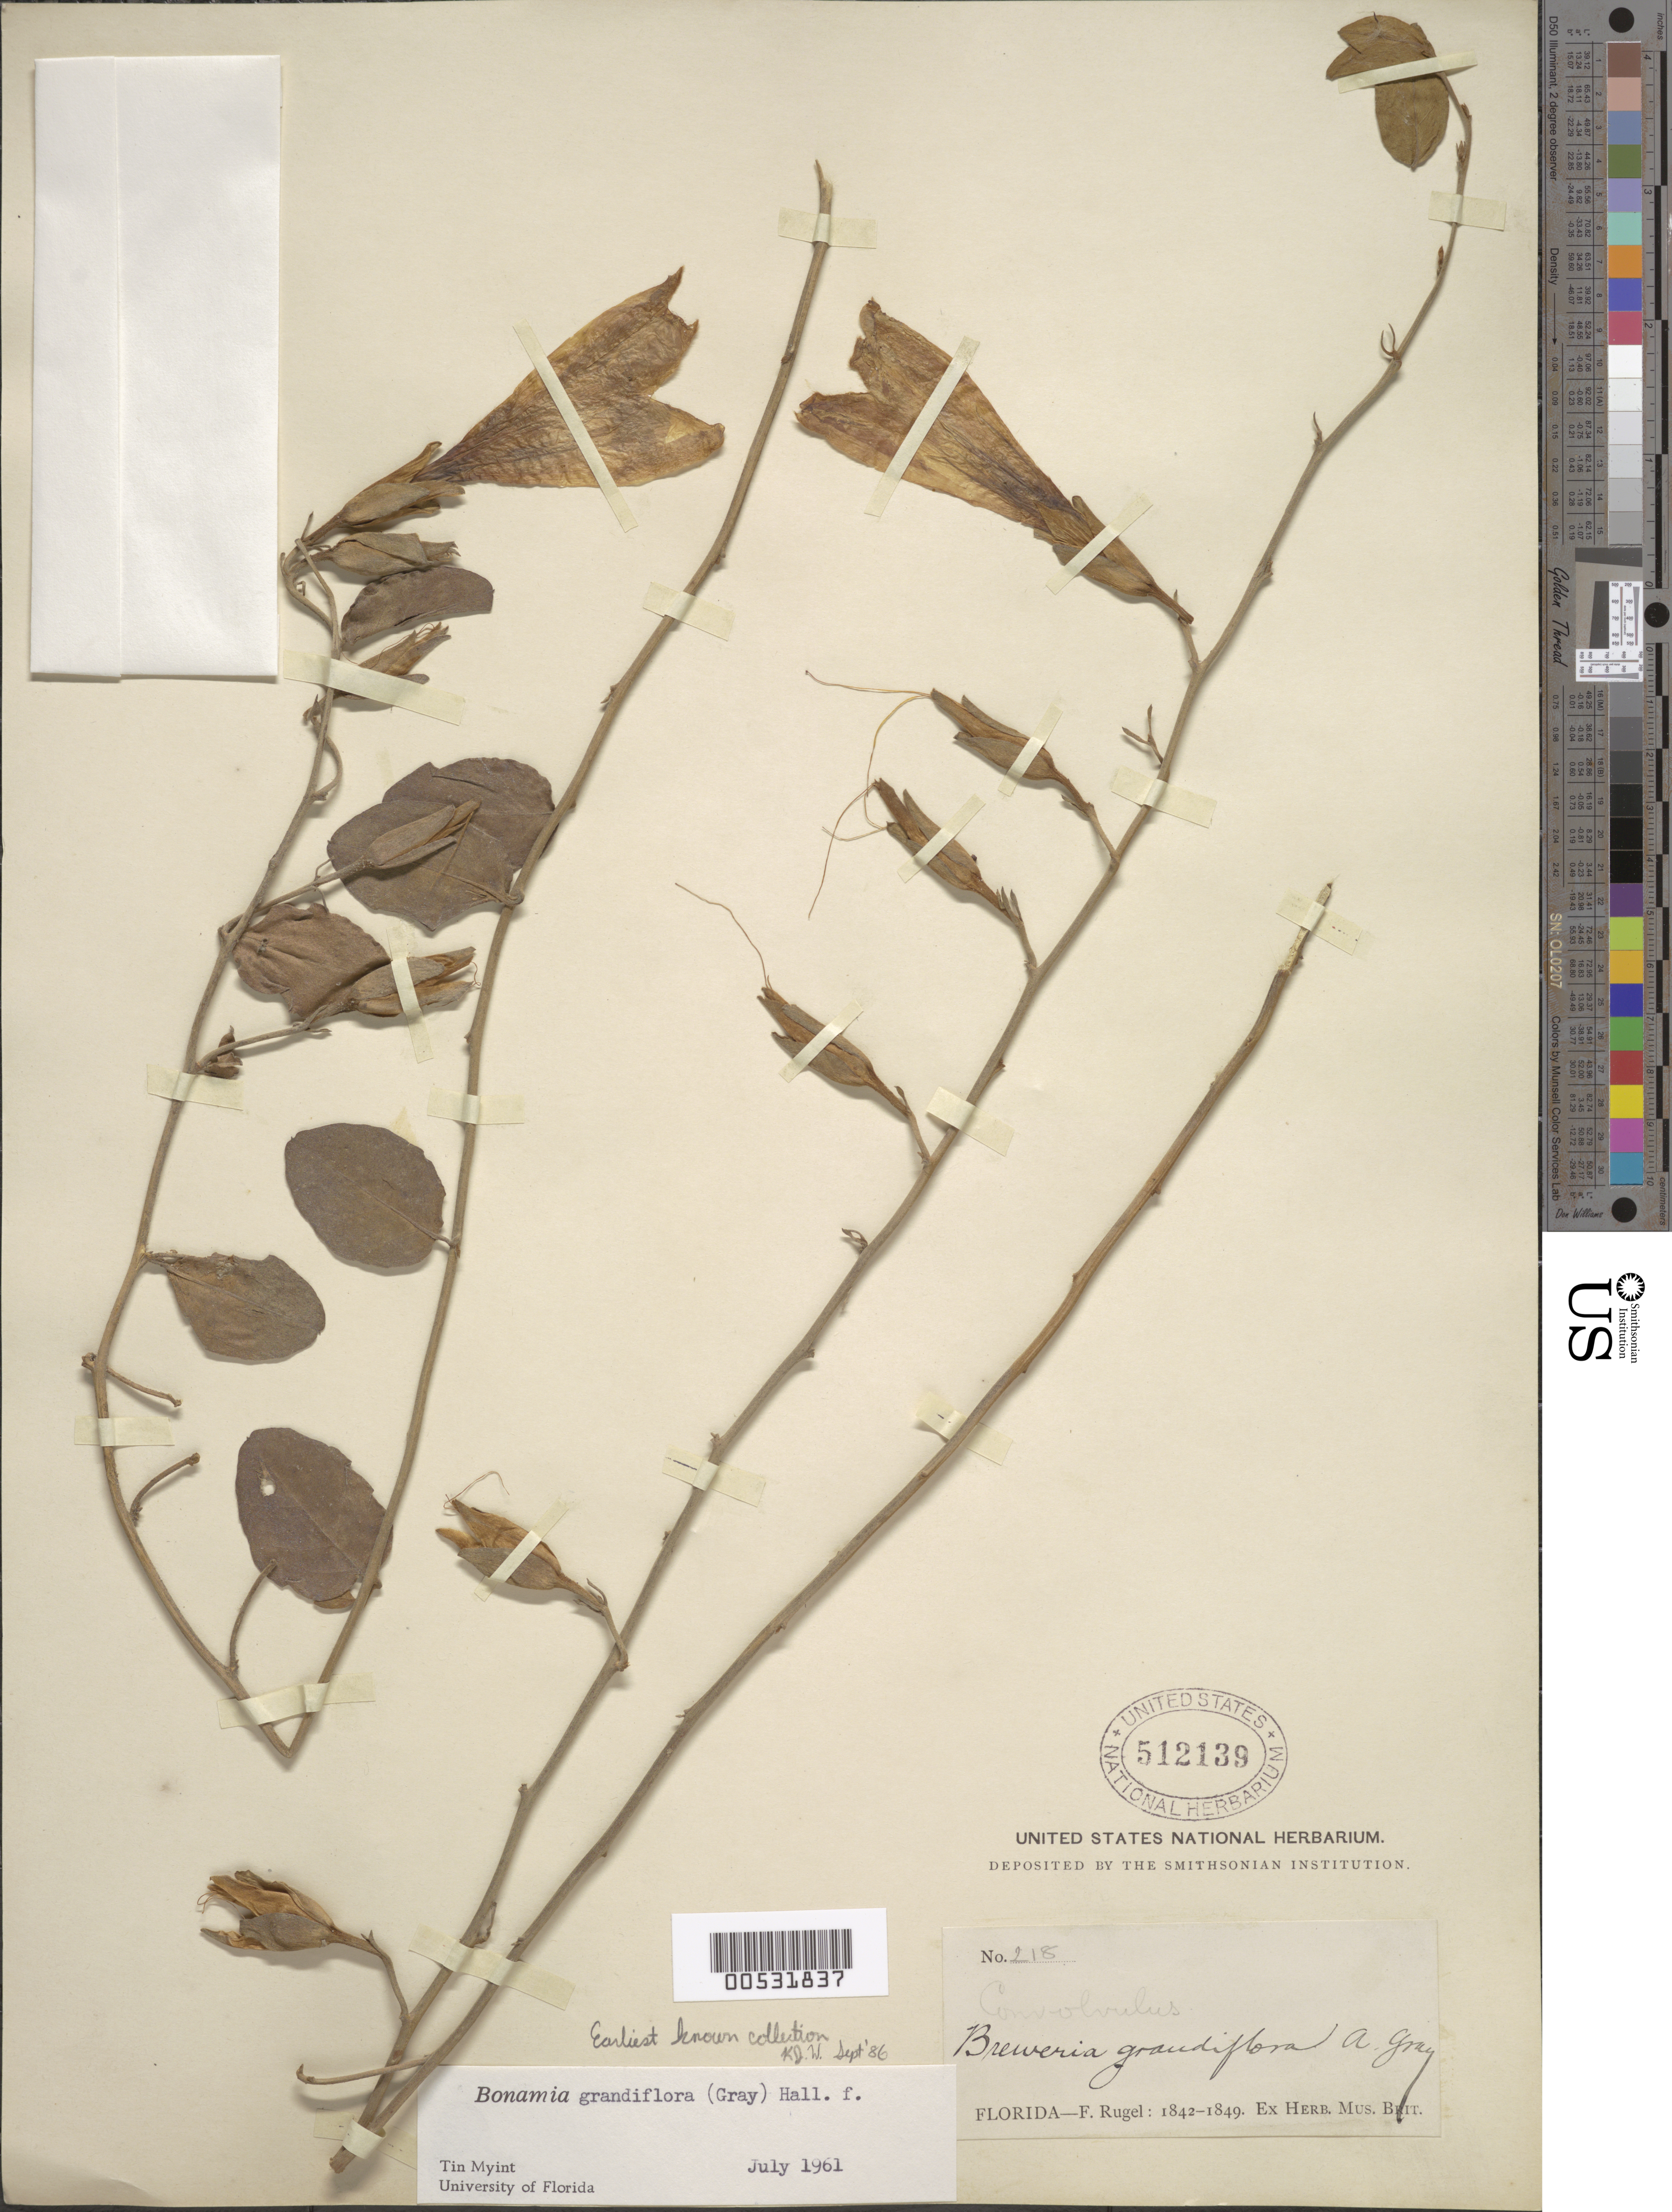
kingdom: Plantae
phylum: Tracheophyta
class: Magnoliopsida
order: Solanales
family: Convolvulaceae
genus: Bonamia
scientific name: Bonamia grandiflora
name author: (A. Gray) Hallier f.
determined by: Myint, Tin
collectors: F. Rugel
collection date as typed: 1842 to -- --- 1849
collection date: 1842/1849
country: United States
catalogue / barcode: US 512139